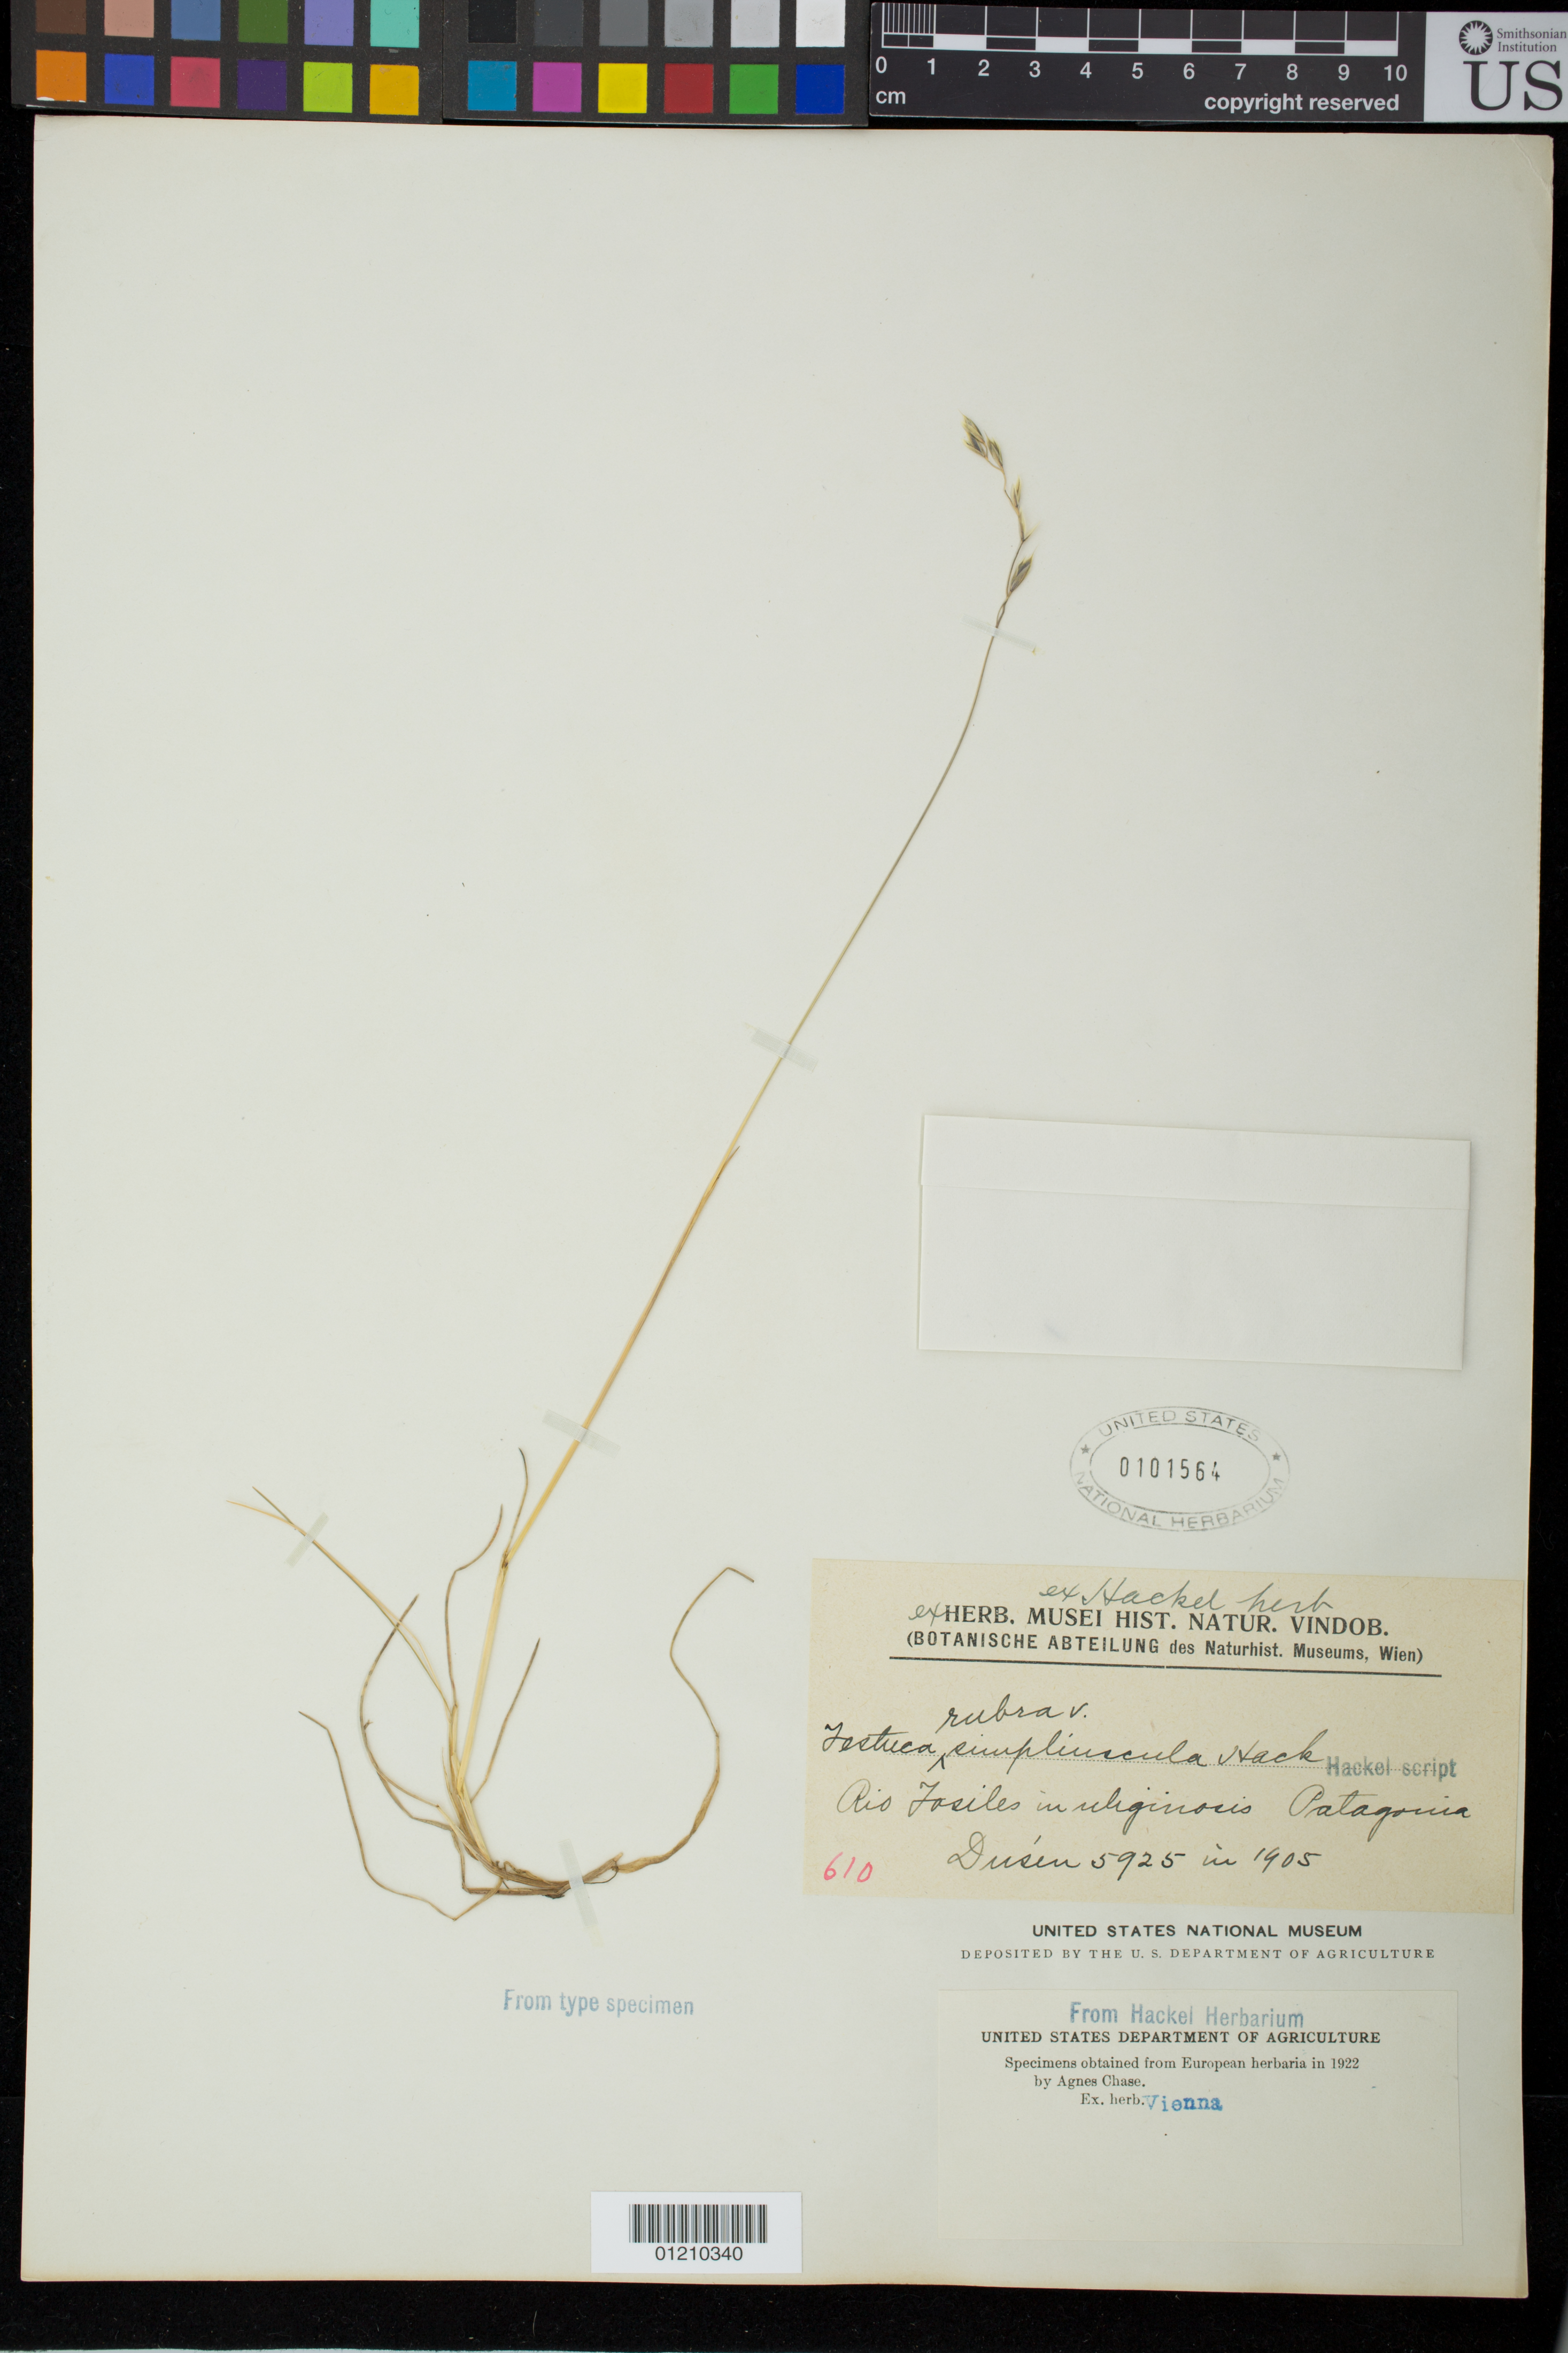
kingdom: Plantae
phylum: Tracheophyta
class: Liliopsida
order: Poales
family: Poaceae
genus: Festuca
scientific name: Festuca rubra var. simpliciuscula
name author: Hack.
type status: Type Collection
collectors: P. Dusén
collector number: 610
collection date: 1905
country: Argentina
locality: Patagonia, Rio Fosiles in uliginosis.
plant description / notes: Fragmentary material of type specimen ex herb. Vienna.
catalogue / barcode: US 101564